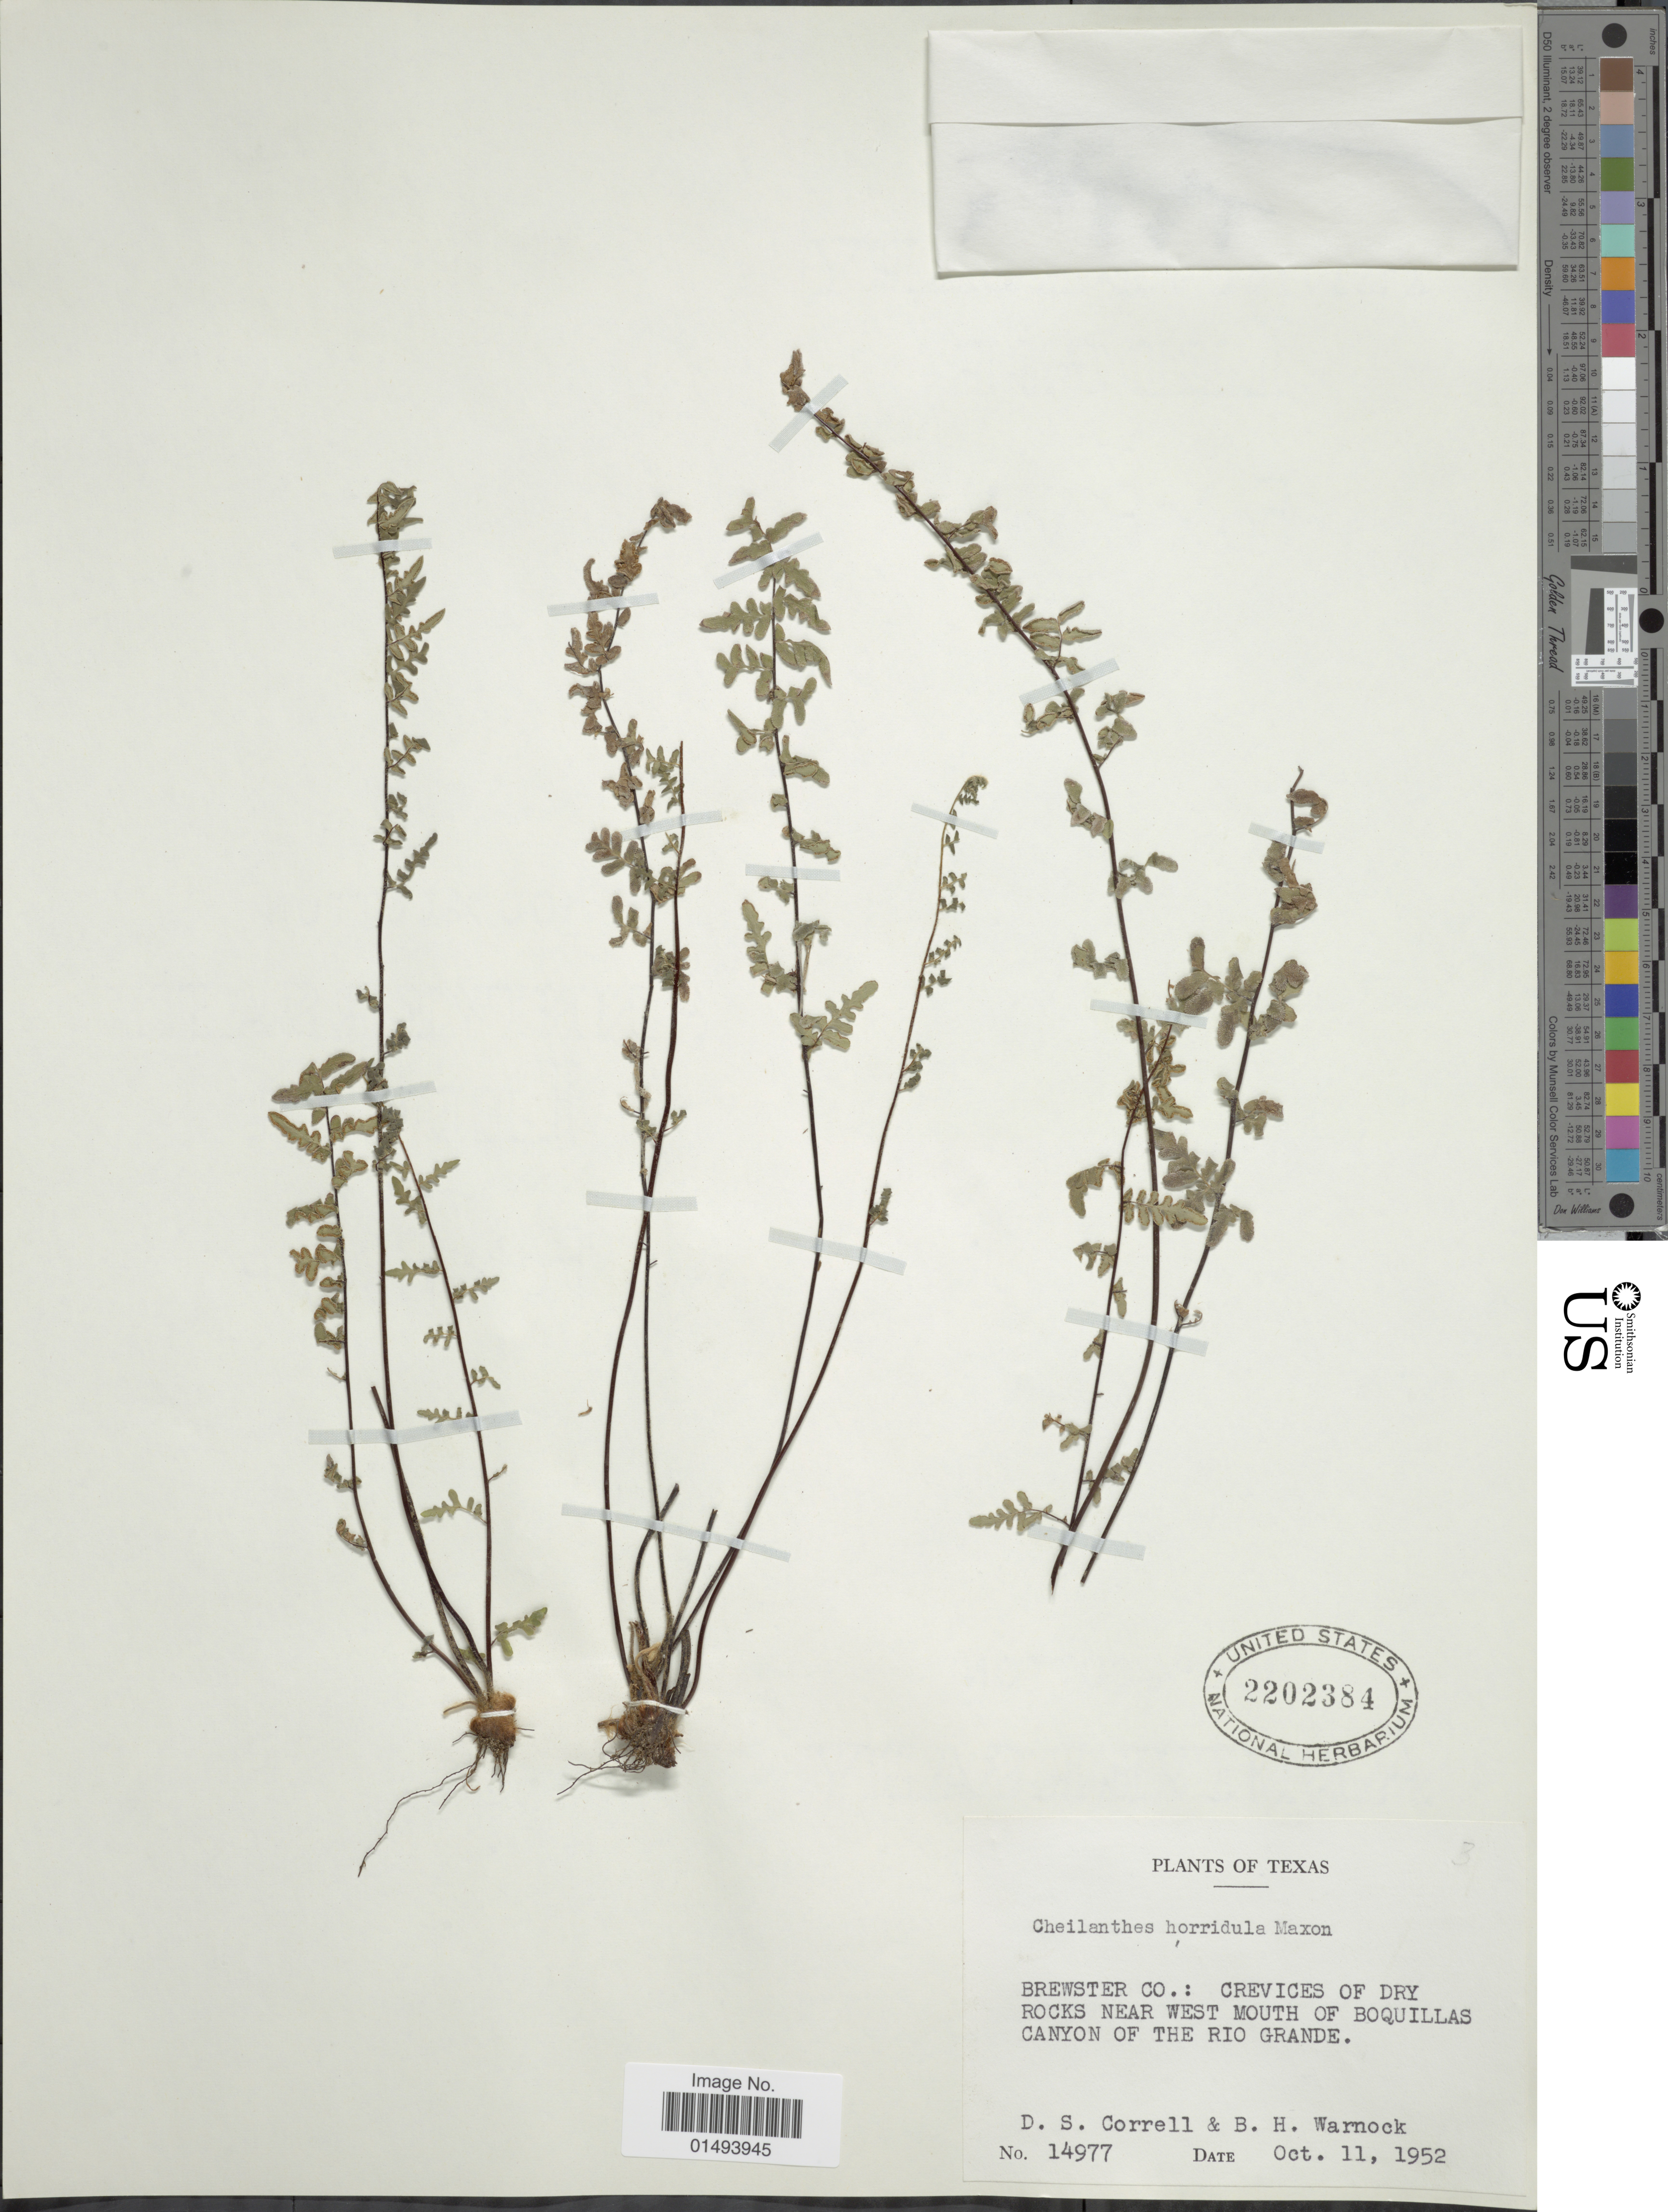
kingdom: Plantae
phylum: Tracheophyta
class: Polypodiopsida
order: Polypodiales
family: Pteridaceae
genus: Myriopteris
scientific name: Myriopteris scabra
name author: (C. Chr.) Grusz & Windham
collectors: D. S. Correll & B. H. Warnock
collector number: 14977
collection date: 1952-10-11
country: United States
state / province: Texas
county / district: Brewster County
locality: Crevices of Dry Rocks near West Mouth of Boquillas Canyon of the Rio Grande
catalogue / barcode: US 2202384